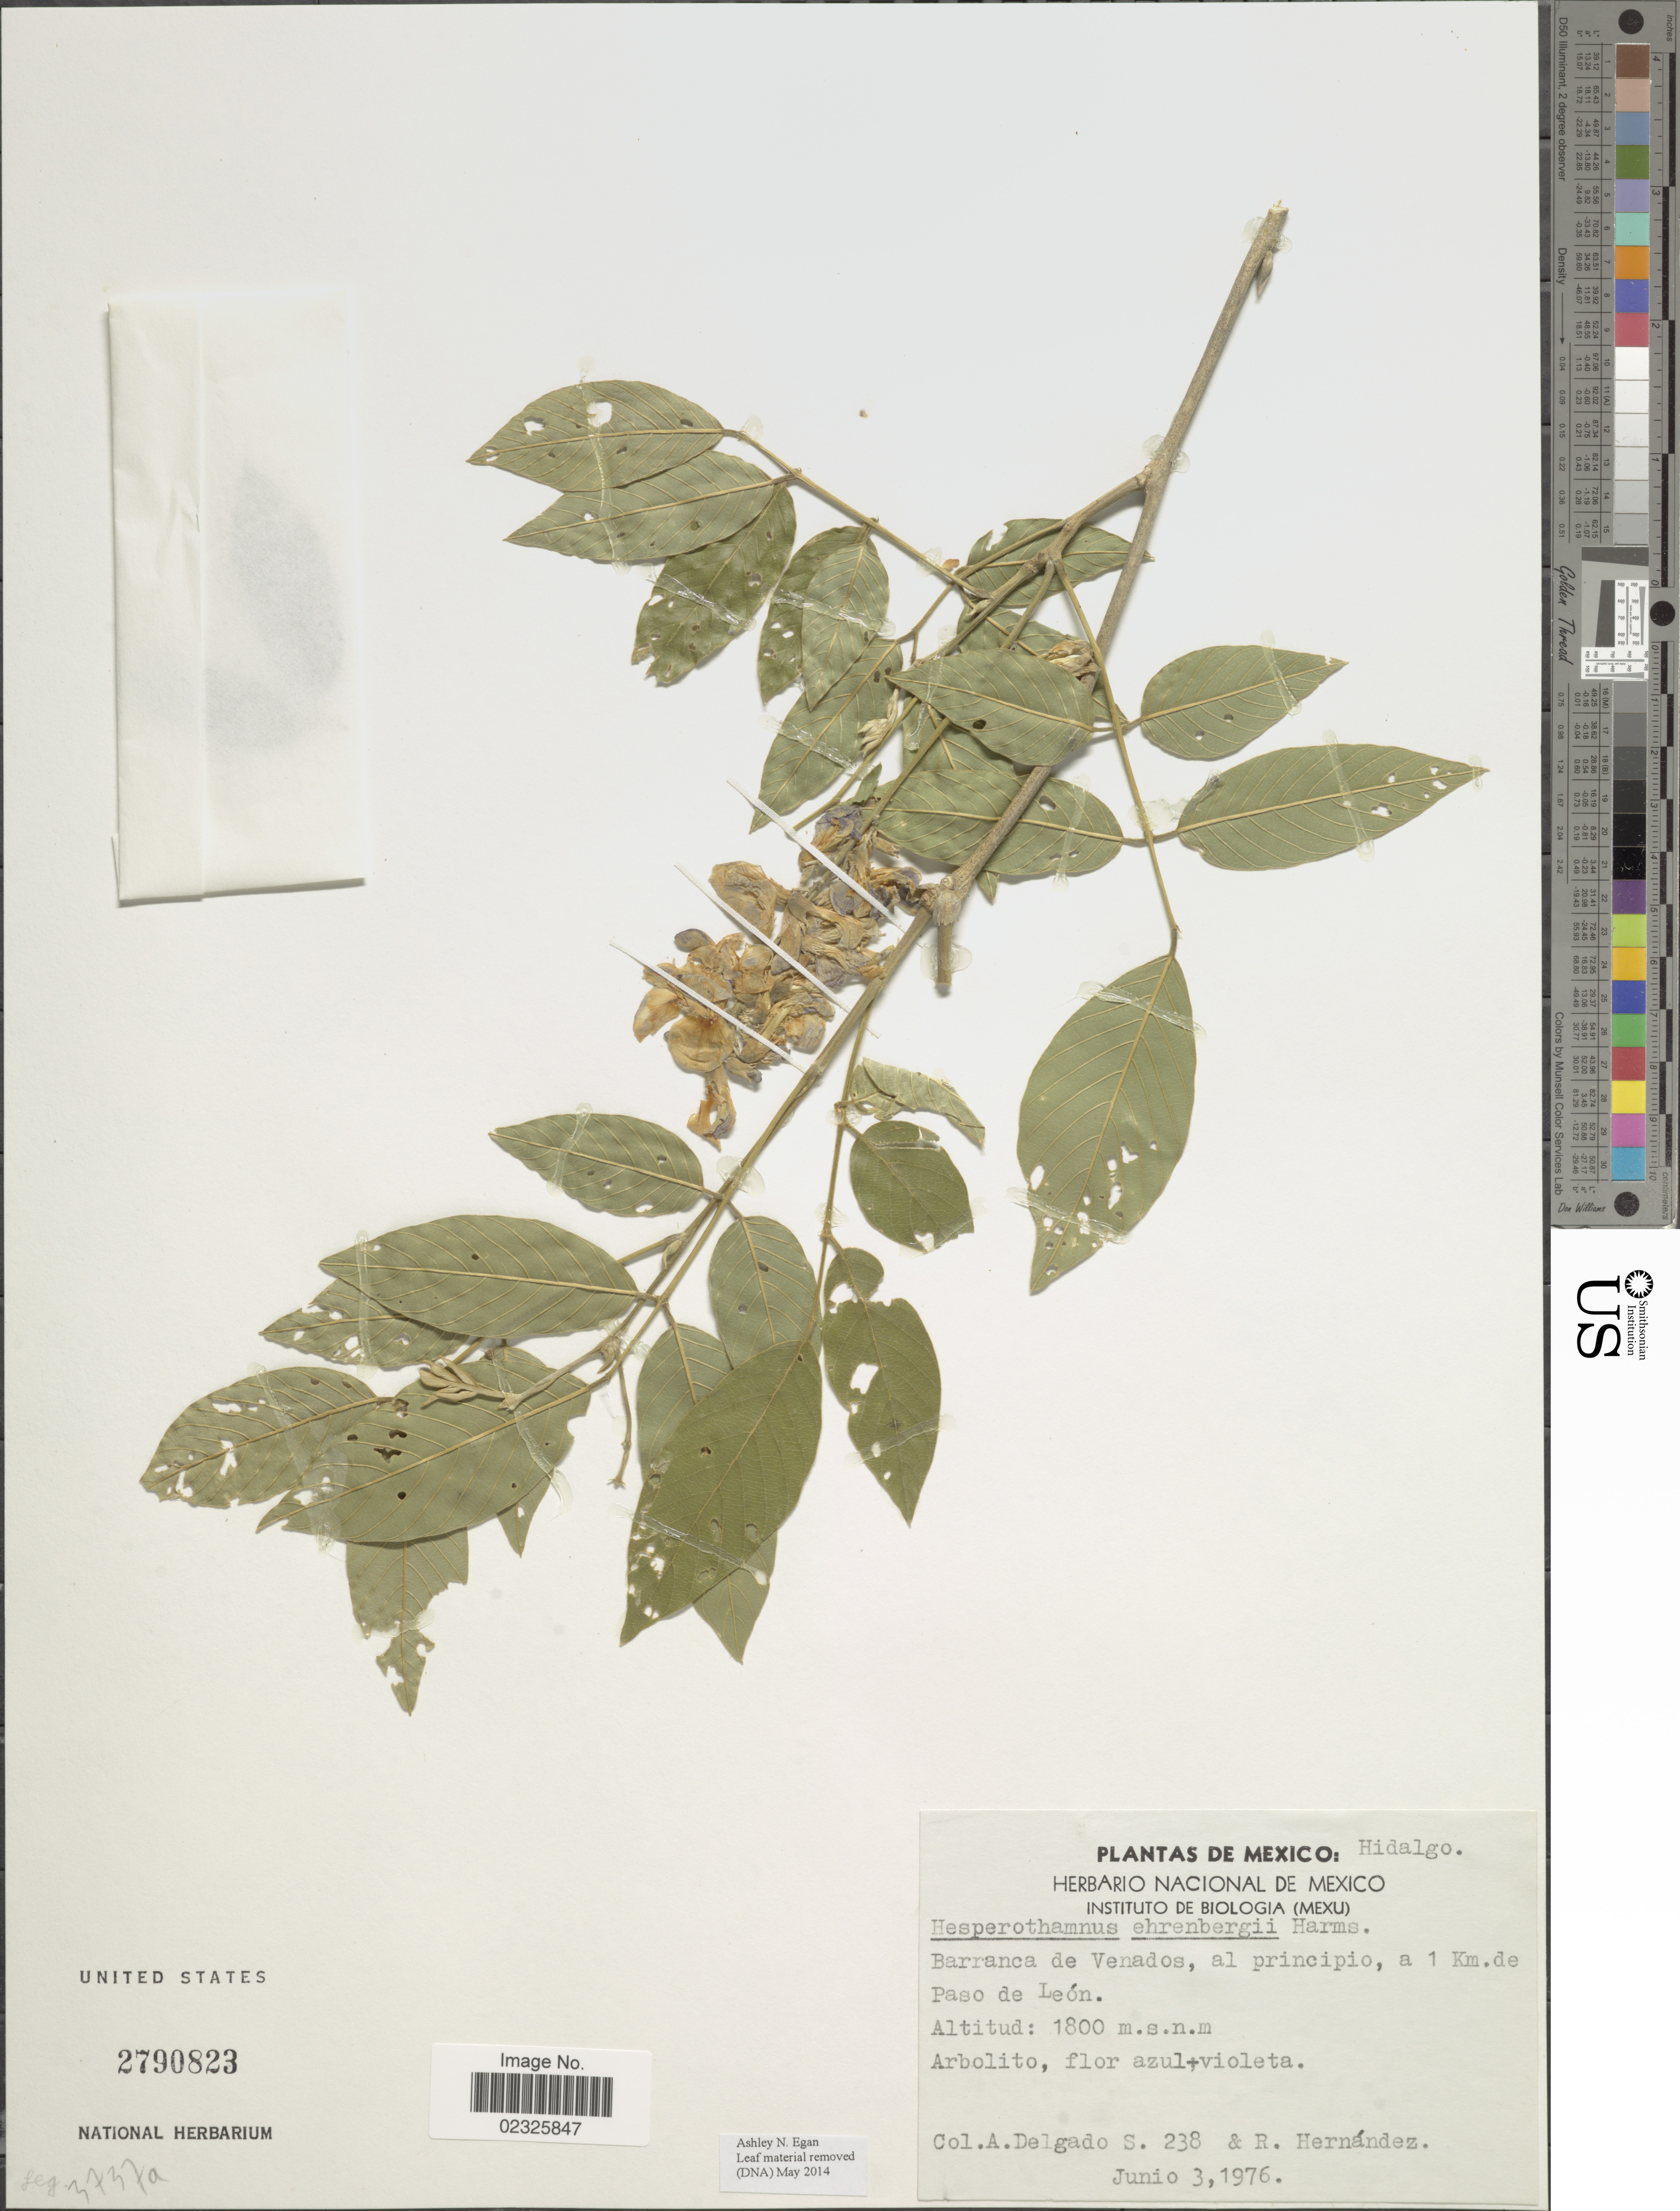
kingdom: Plantae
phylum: Tracheophyta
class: Magnoliopsida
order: Fabales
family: Fabaceae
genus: Hesperothamnus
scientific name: Hesperothamnus ehrenbergii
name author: (Harms) Harms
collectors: A. Delgado S. & R. Hernández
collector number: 238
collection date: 1976-06-03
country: Mexico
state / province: Hidalgo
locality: Barranca de Venados, al principio, a 1 Km. de Paso de León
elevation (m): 1800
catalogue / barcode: US 2790823